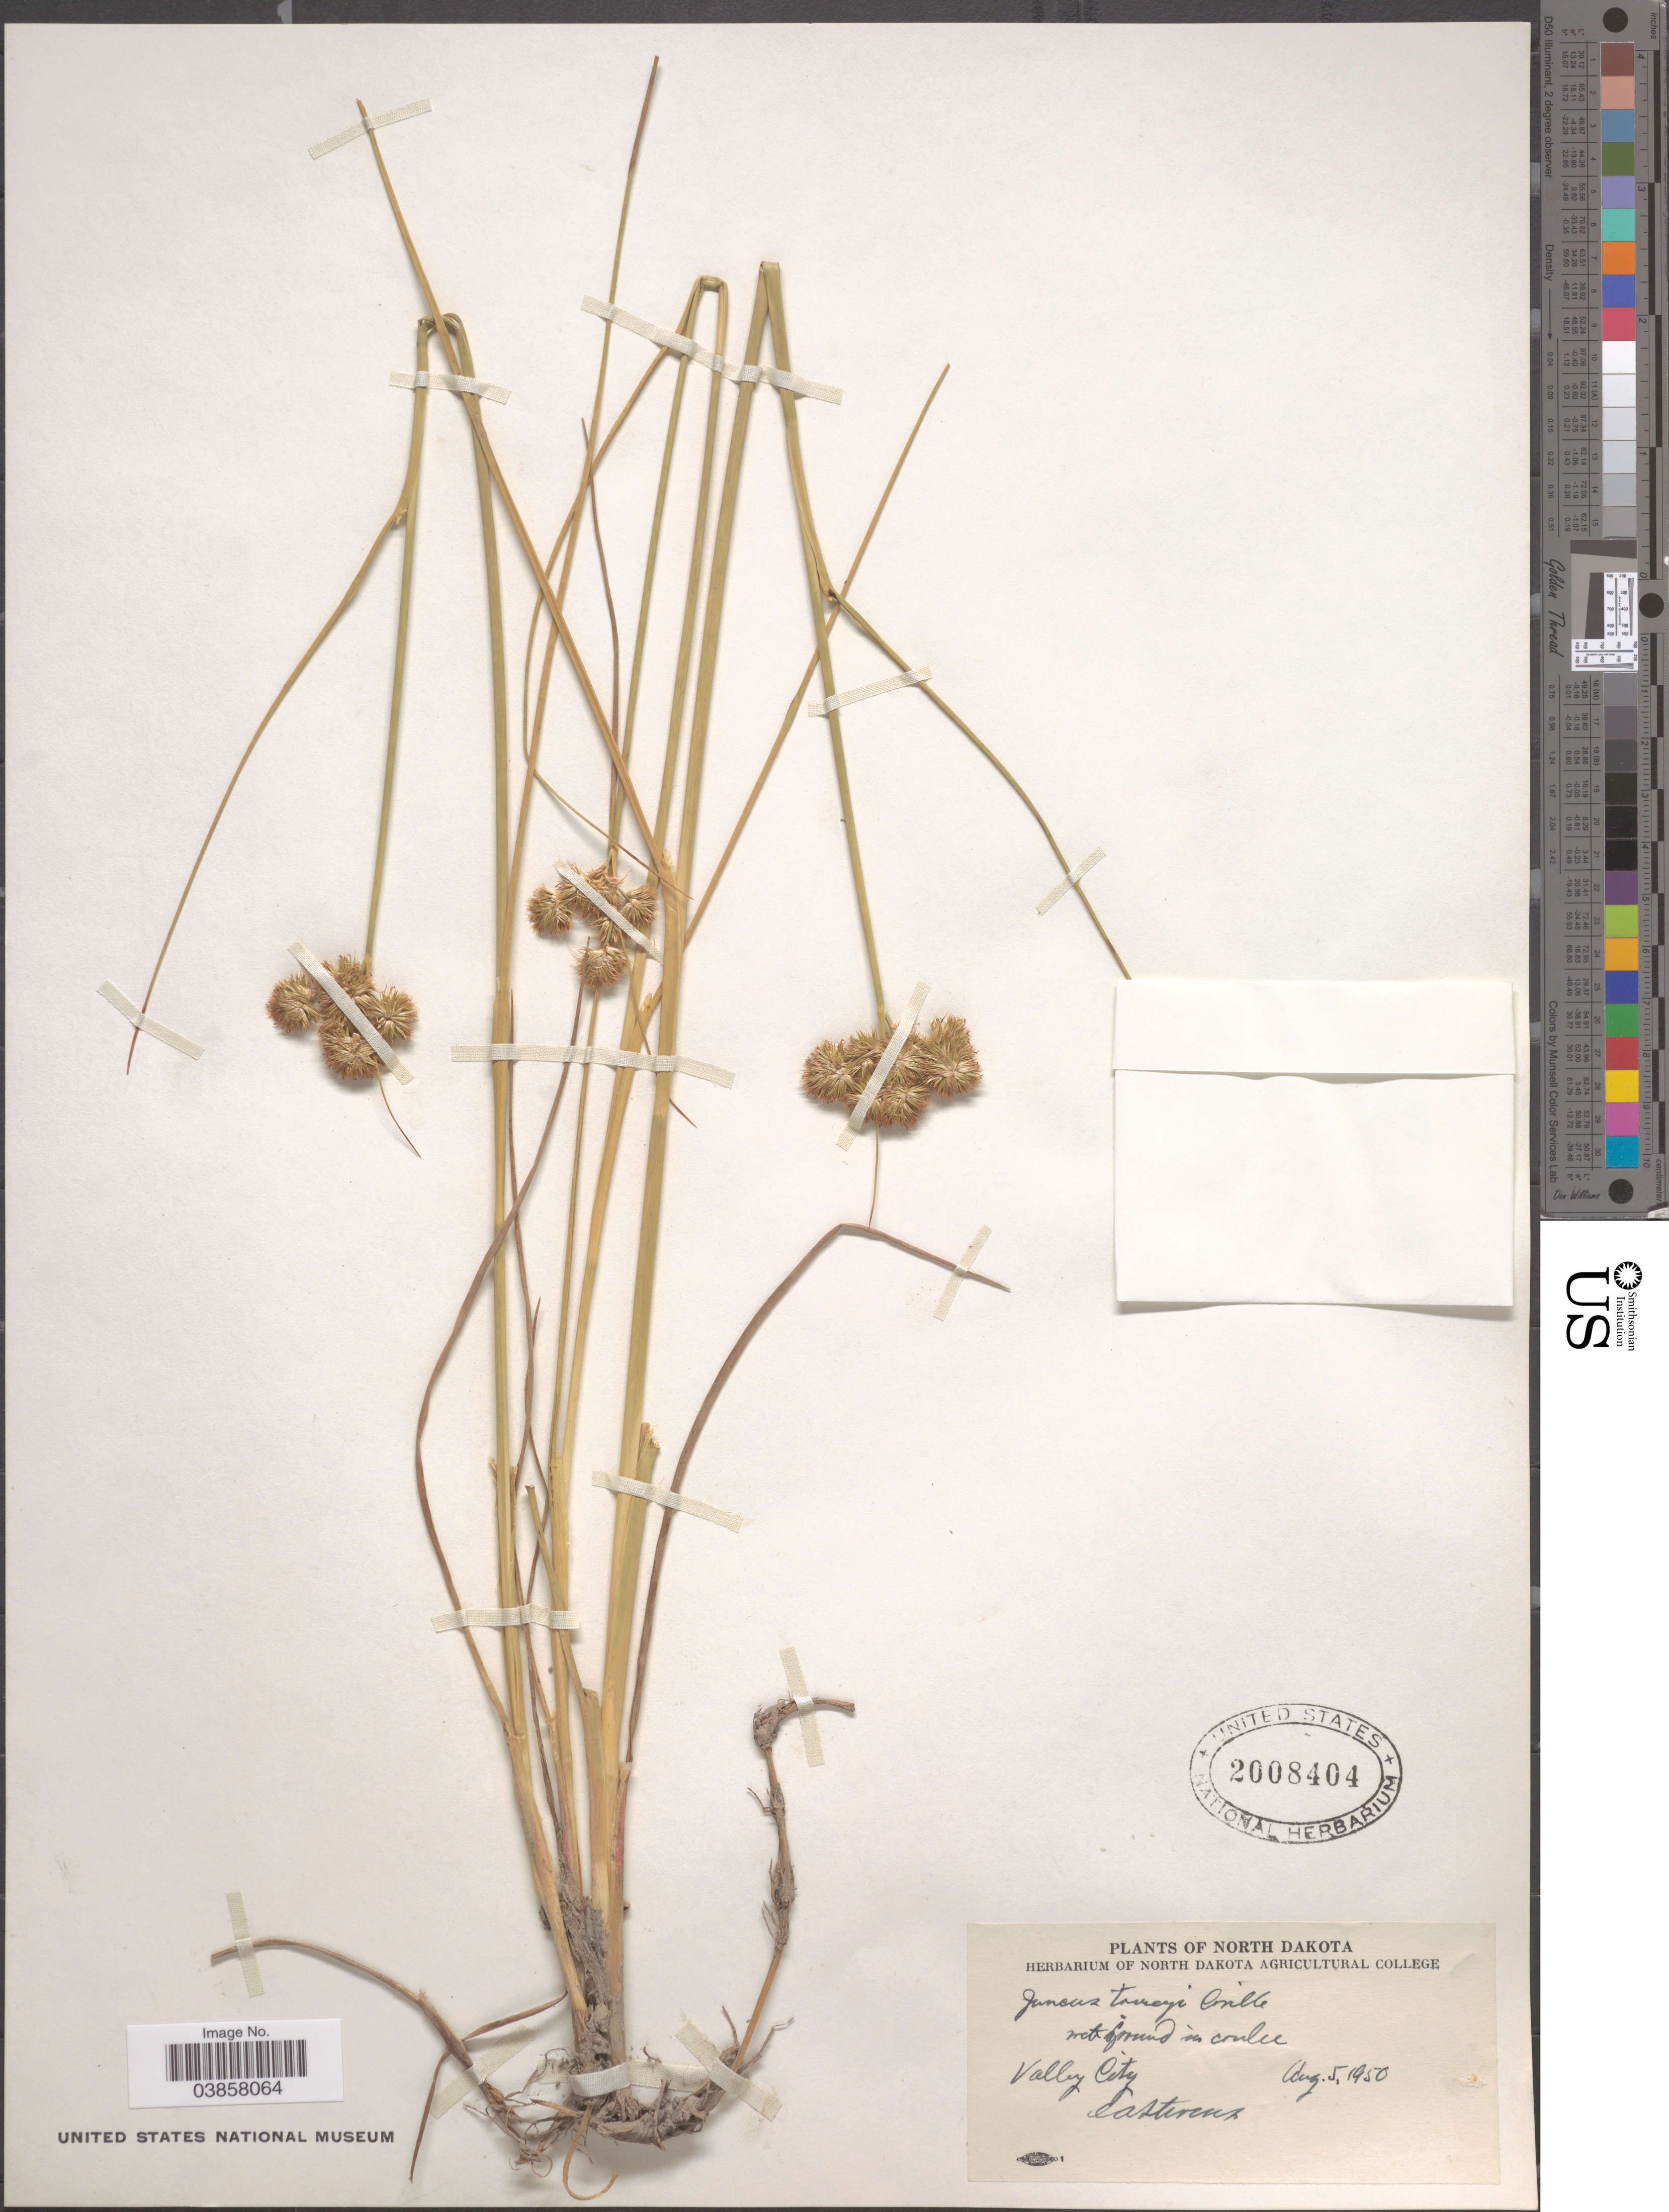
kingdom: Plantae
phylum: Tracheophyta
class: Liliopsida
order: Poales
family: Juncaceae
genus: Juncus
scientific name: Juncus torreyi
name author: Coville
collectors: E. Stevens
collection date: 1950-08-05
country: United States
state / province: North Dakota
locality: Valley City.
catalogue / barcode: US 2008404